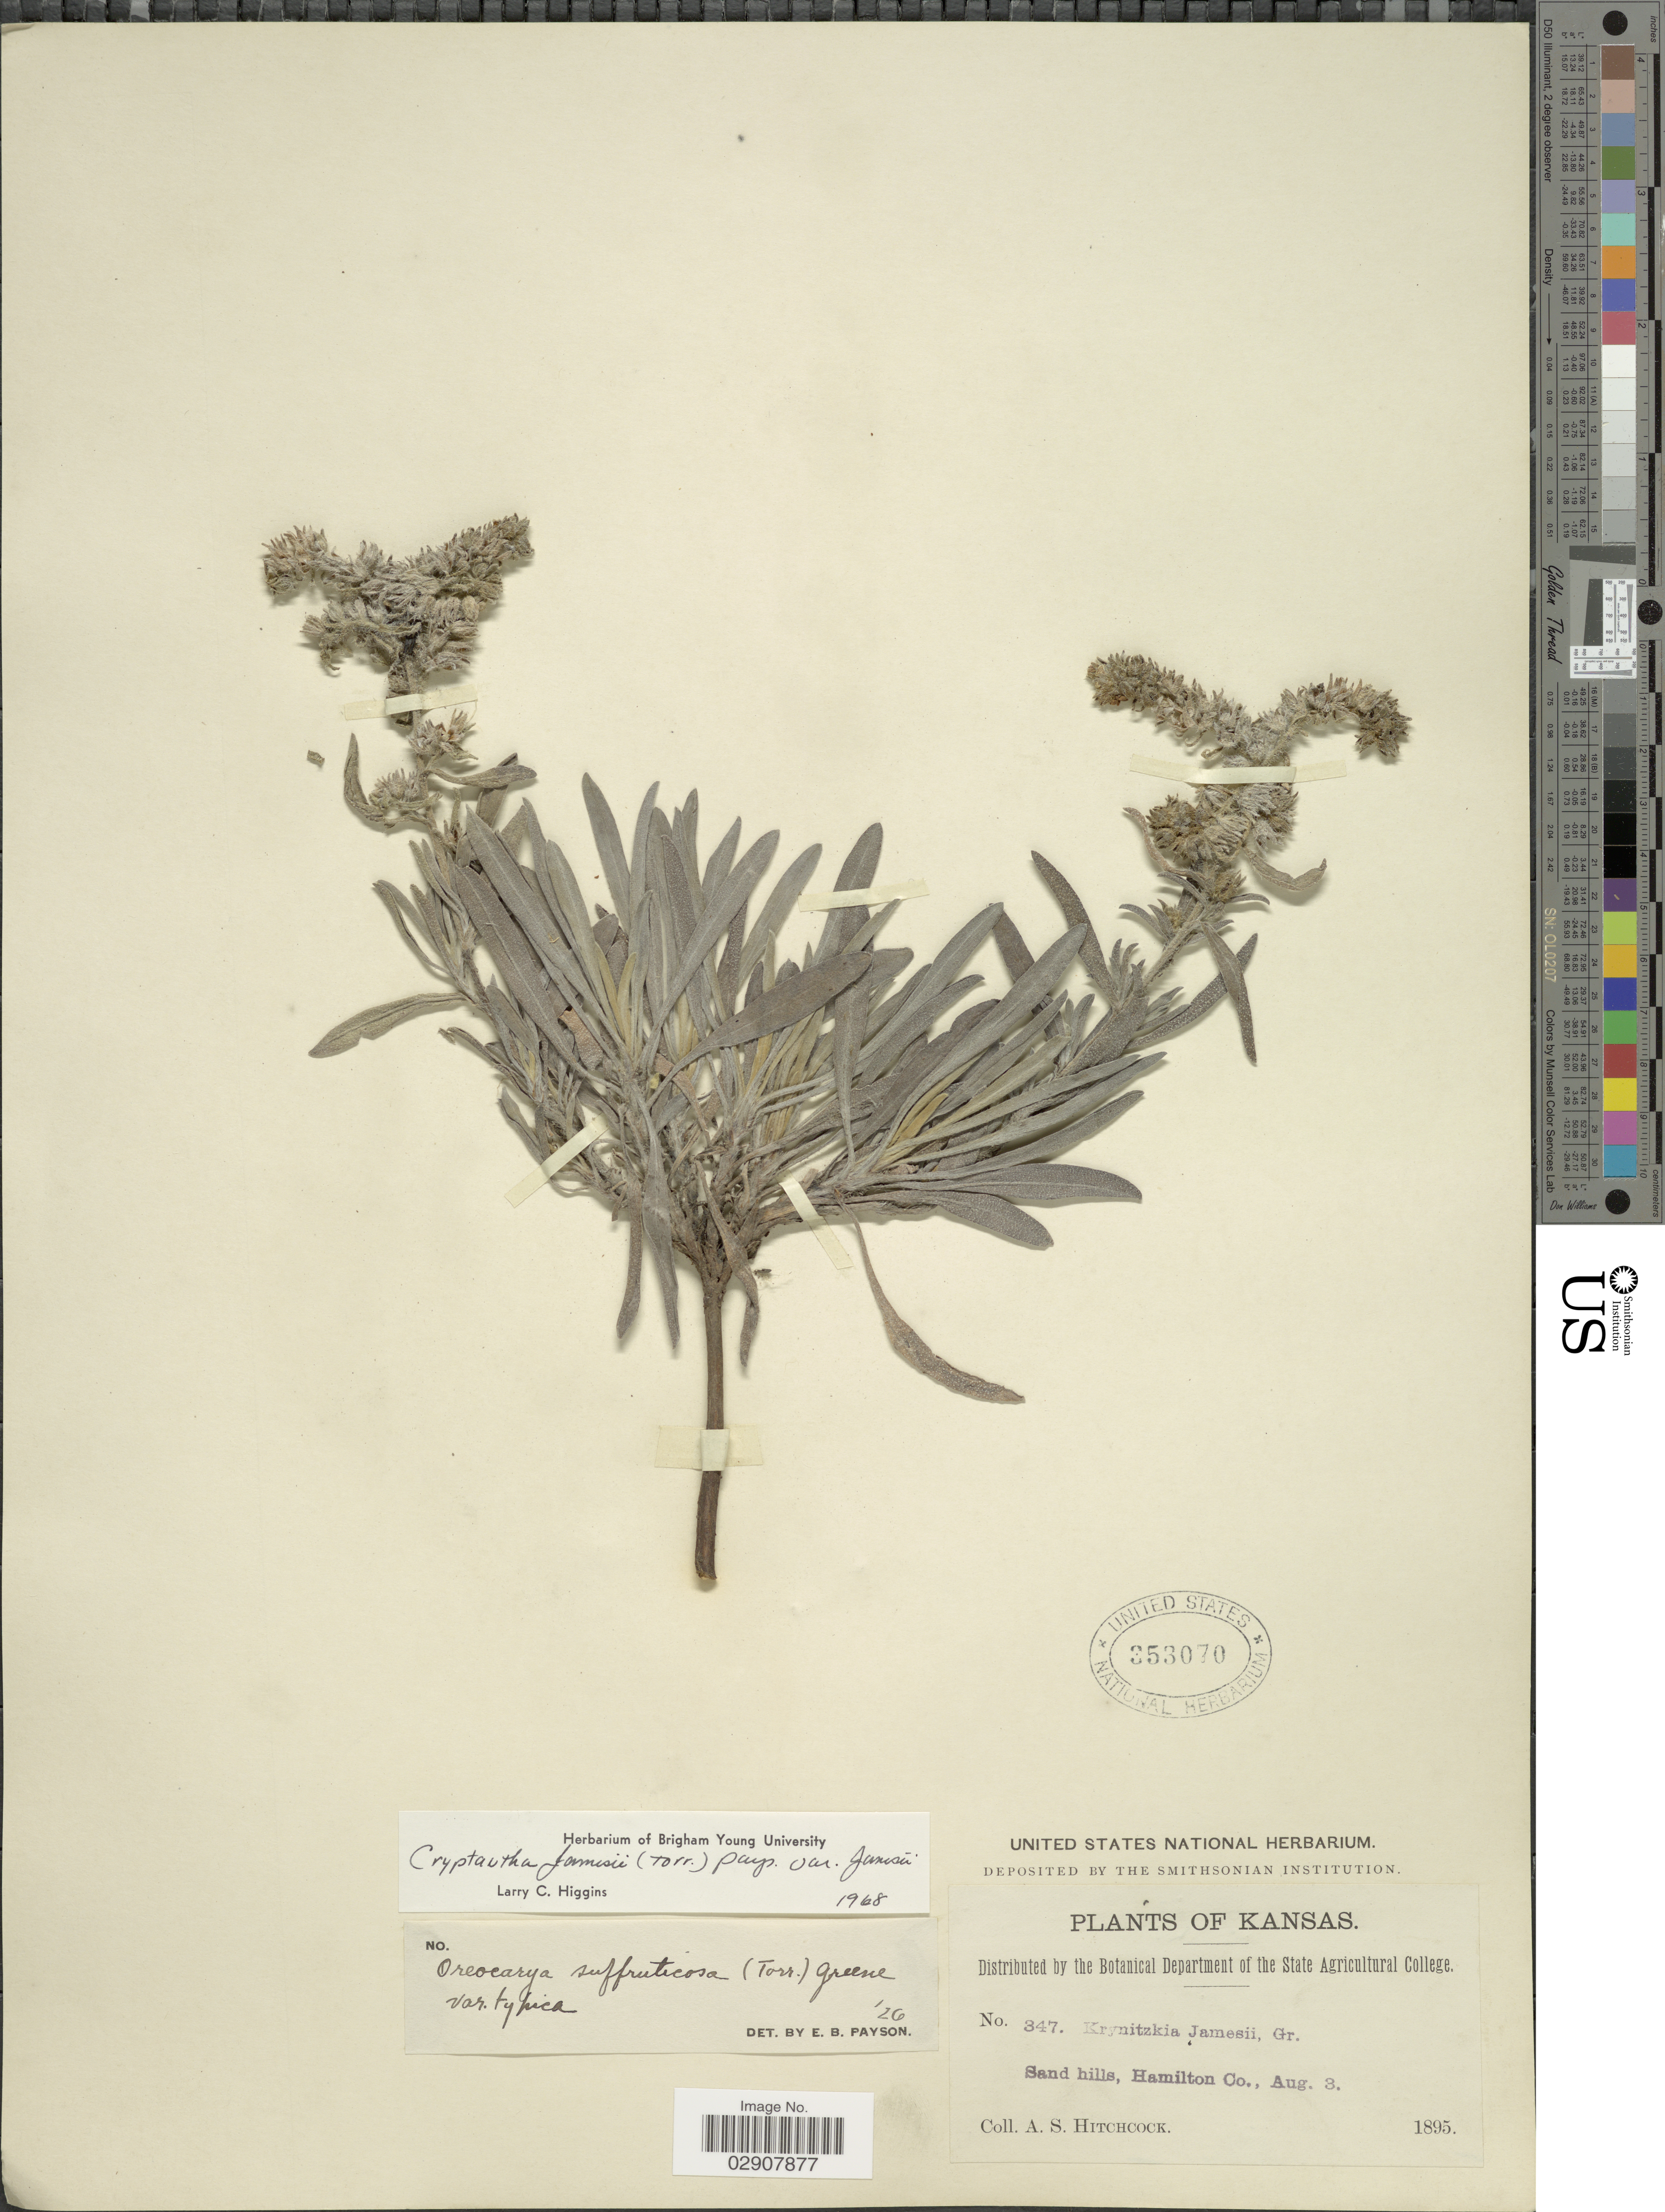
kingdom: Plantae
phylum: Tracheophyta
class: Magnoliopsida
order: Boraginales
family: Boraginaceae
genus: Cryptantha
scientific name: Cryptantha jamesii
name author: (Torr.) Payson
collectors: A. S. Hitchcock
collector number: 347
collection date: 1895-08-03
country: United States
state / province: Kansas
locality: Sand hills, Hamilton Co. Kansas.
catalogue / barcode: US 353070